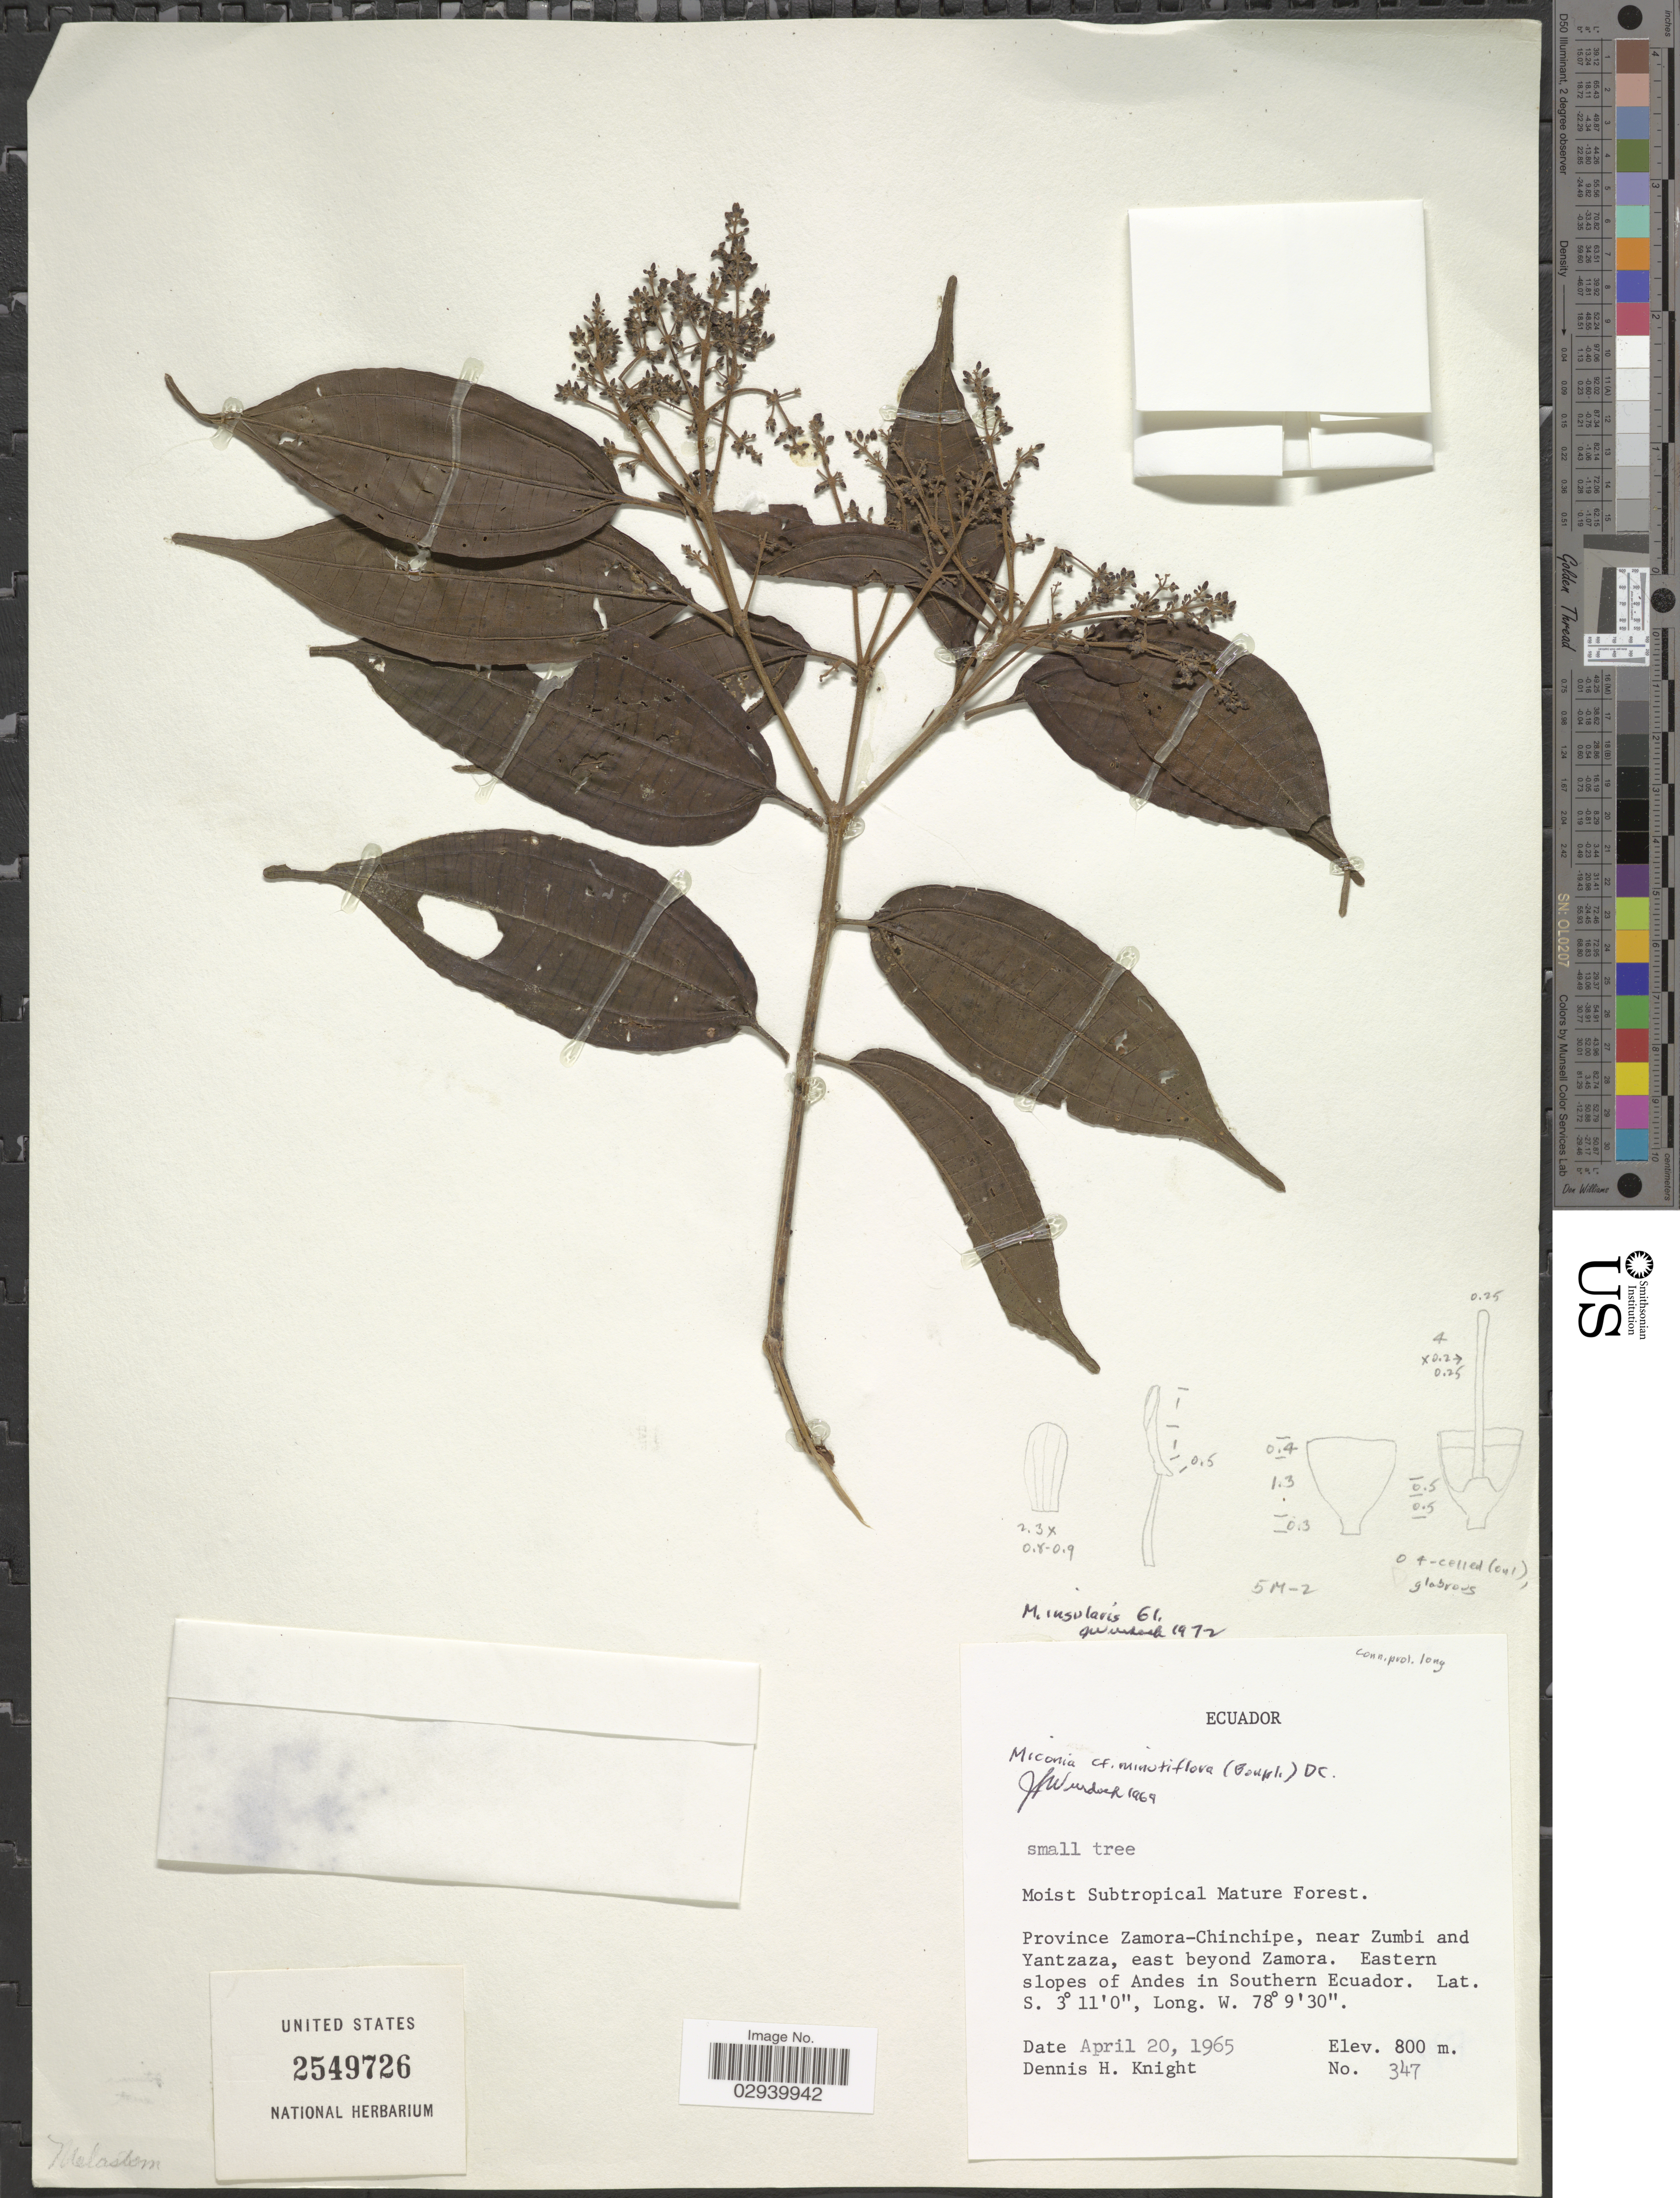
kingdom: Plantae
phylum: Tracheophyta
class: Magnoliopsida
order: Myrtales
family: Melastomataceae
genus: Miconia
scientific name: Miconia insularis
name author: Gleason in I.M. Johnst.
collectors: D. Knight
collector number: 347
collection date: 1965-04-20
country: Ecuador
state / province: Zamora-Chinchipe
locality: near Zumbi and Yantzaza, east beyond Zamora. Eastern slopes of Andes in Southern Eccuador.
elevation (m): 800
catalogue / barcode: US 2549726